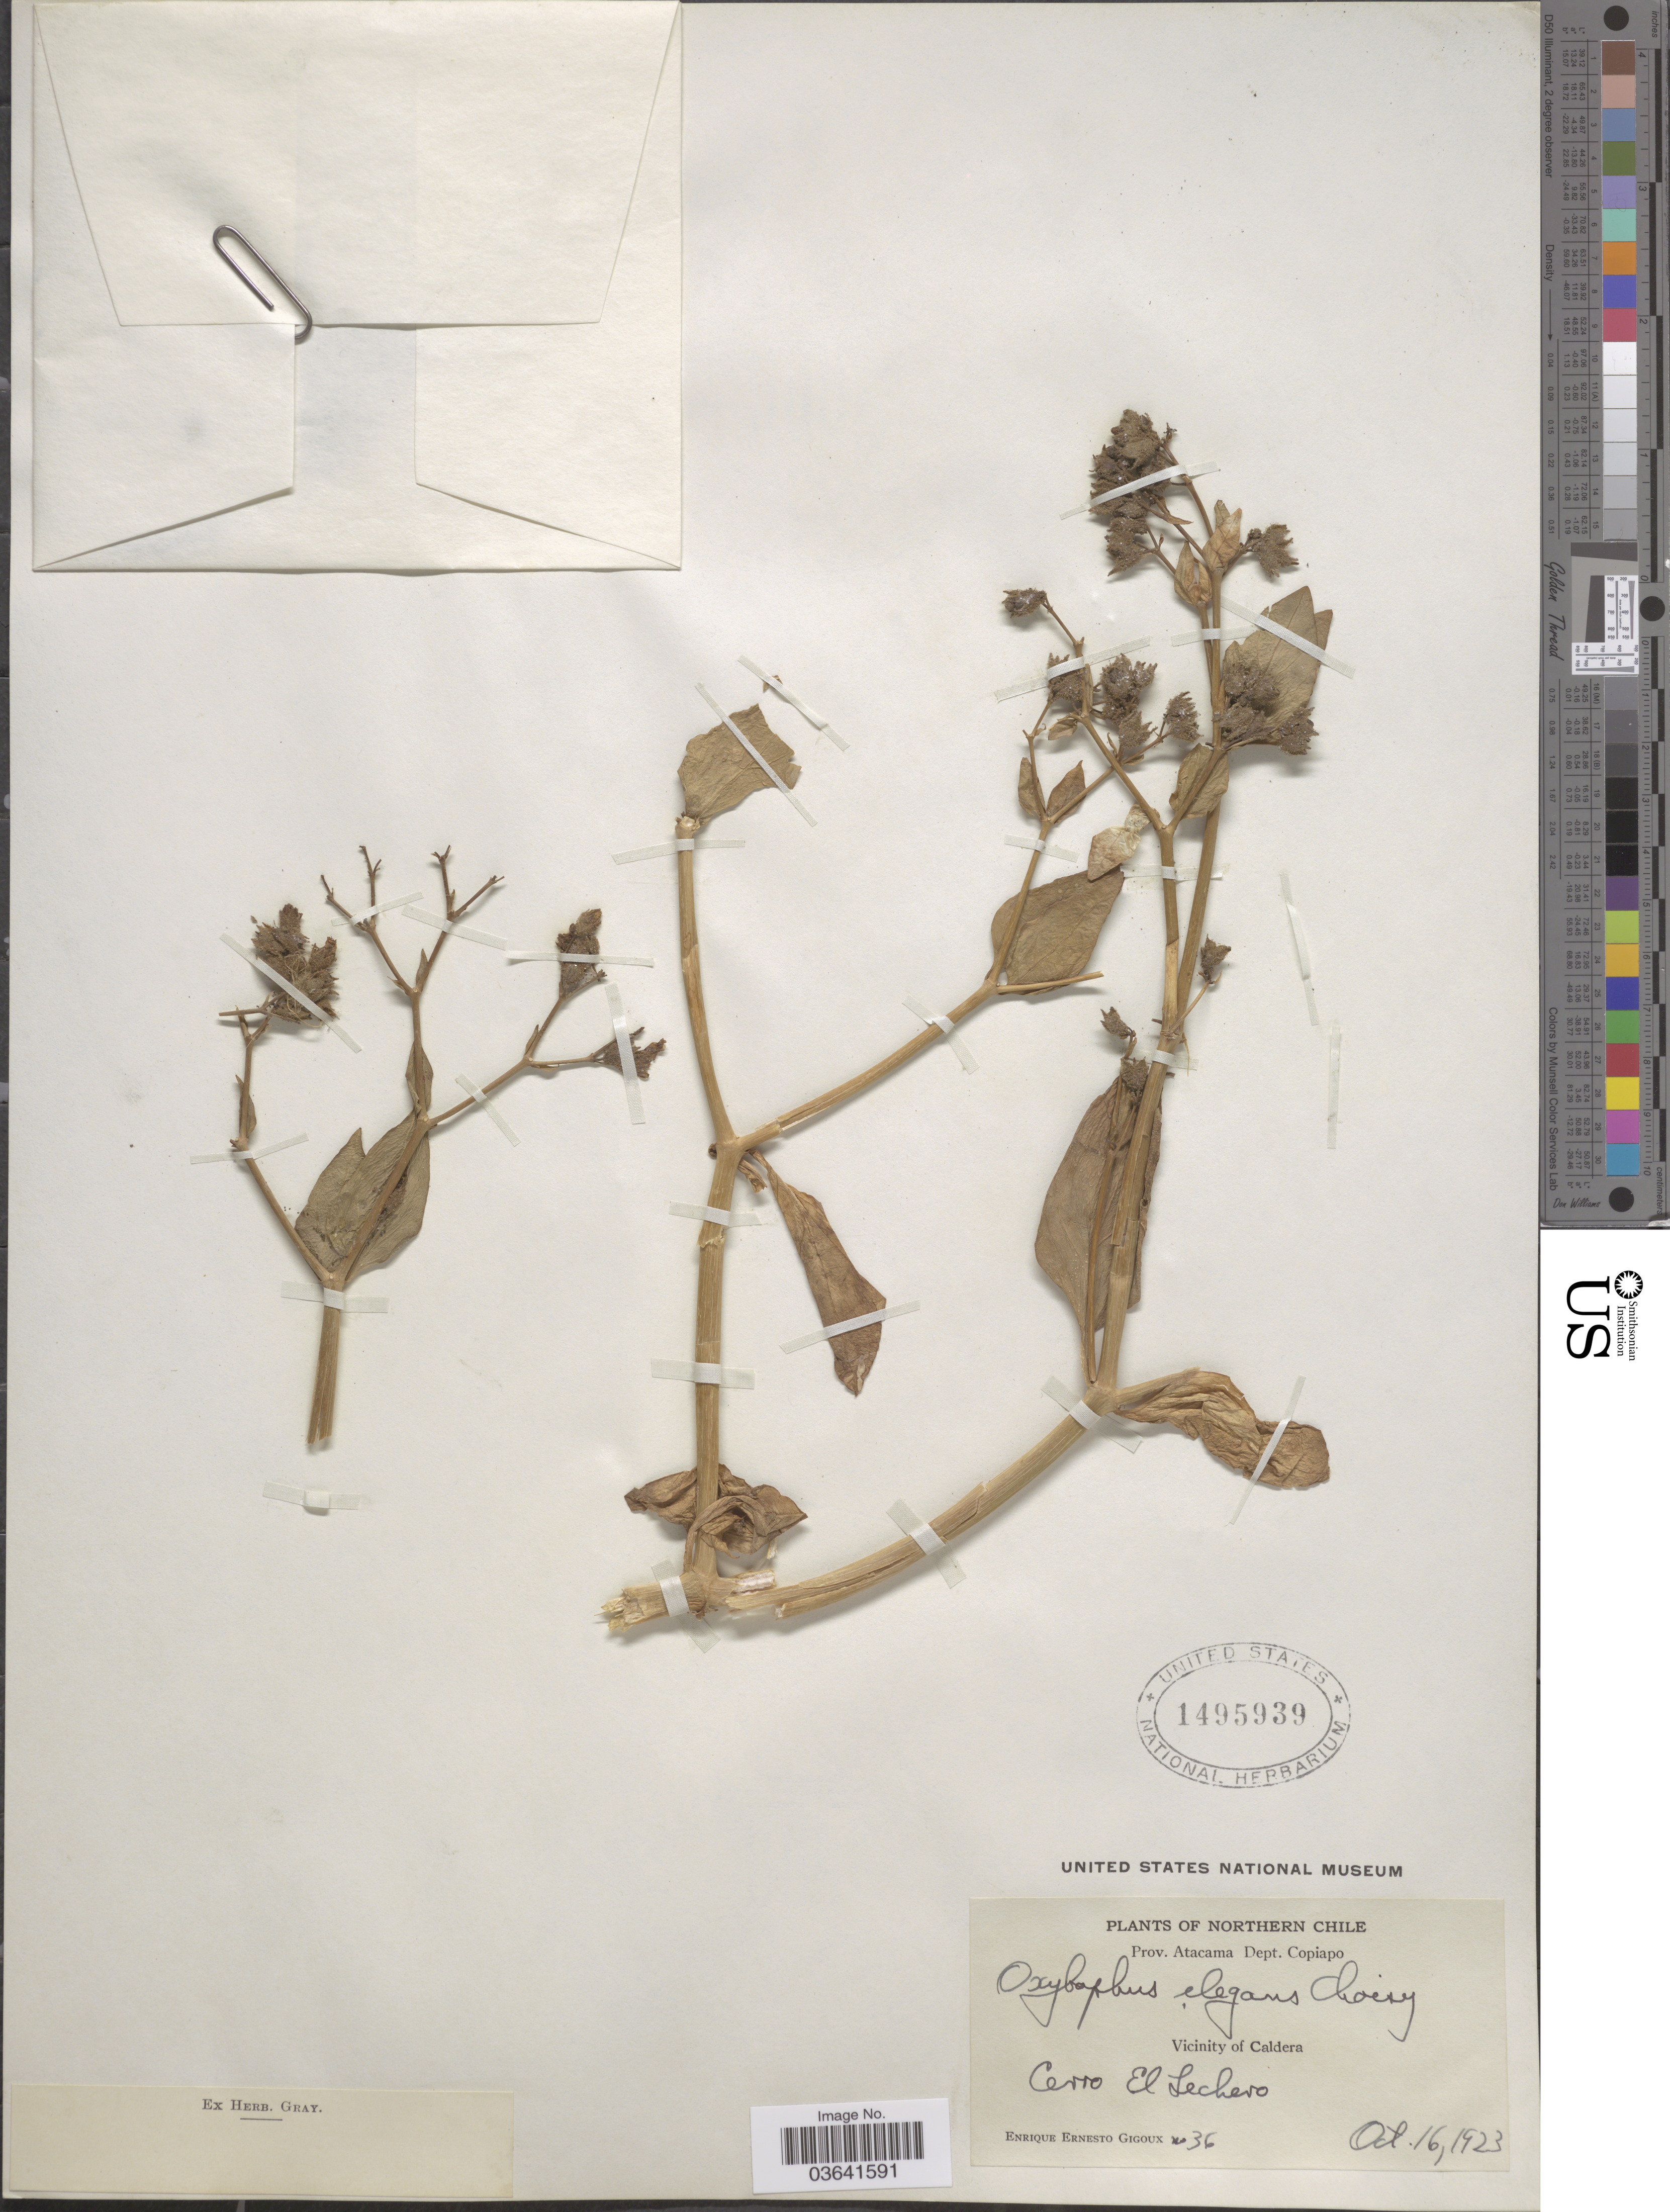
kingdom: Plantae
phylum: Tracheophyta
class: Magnoliopsida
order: Caryophyllales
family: Nyctaginaceae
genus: Mirabilis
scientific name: Mirabilis elegans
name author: (Choisy) Heimerl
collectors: E. Gigoux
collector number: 36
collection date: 1923-10-16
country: Chile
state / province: Atacama (III)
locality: Northern Chile. Dept. Copiapo. Vicinity of Caldera. Cerro El Lechero.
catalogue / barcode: US 1495939